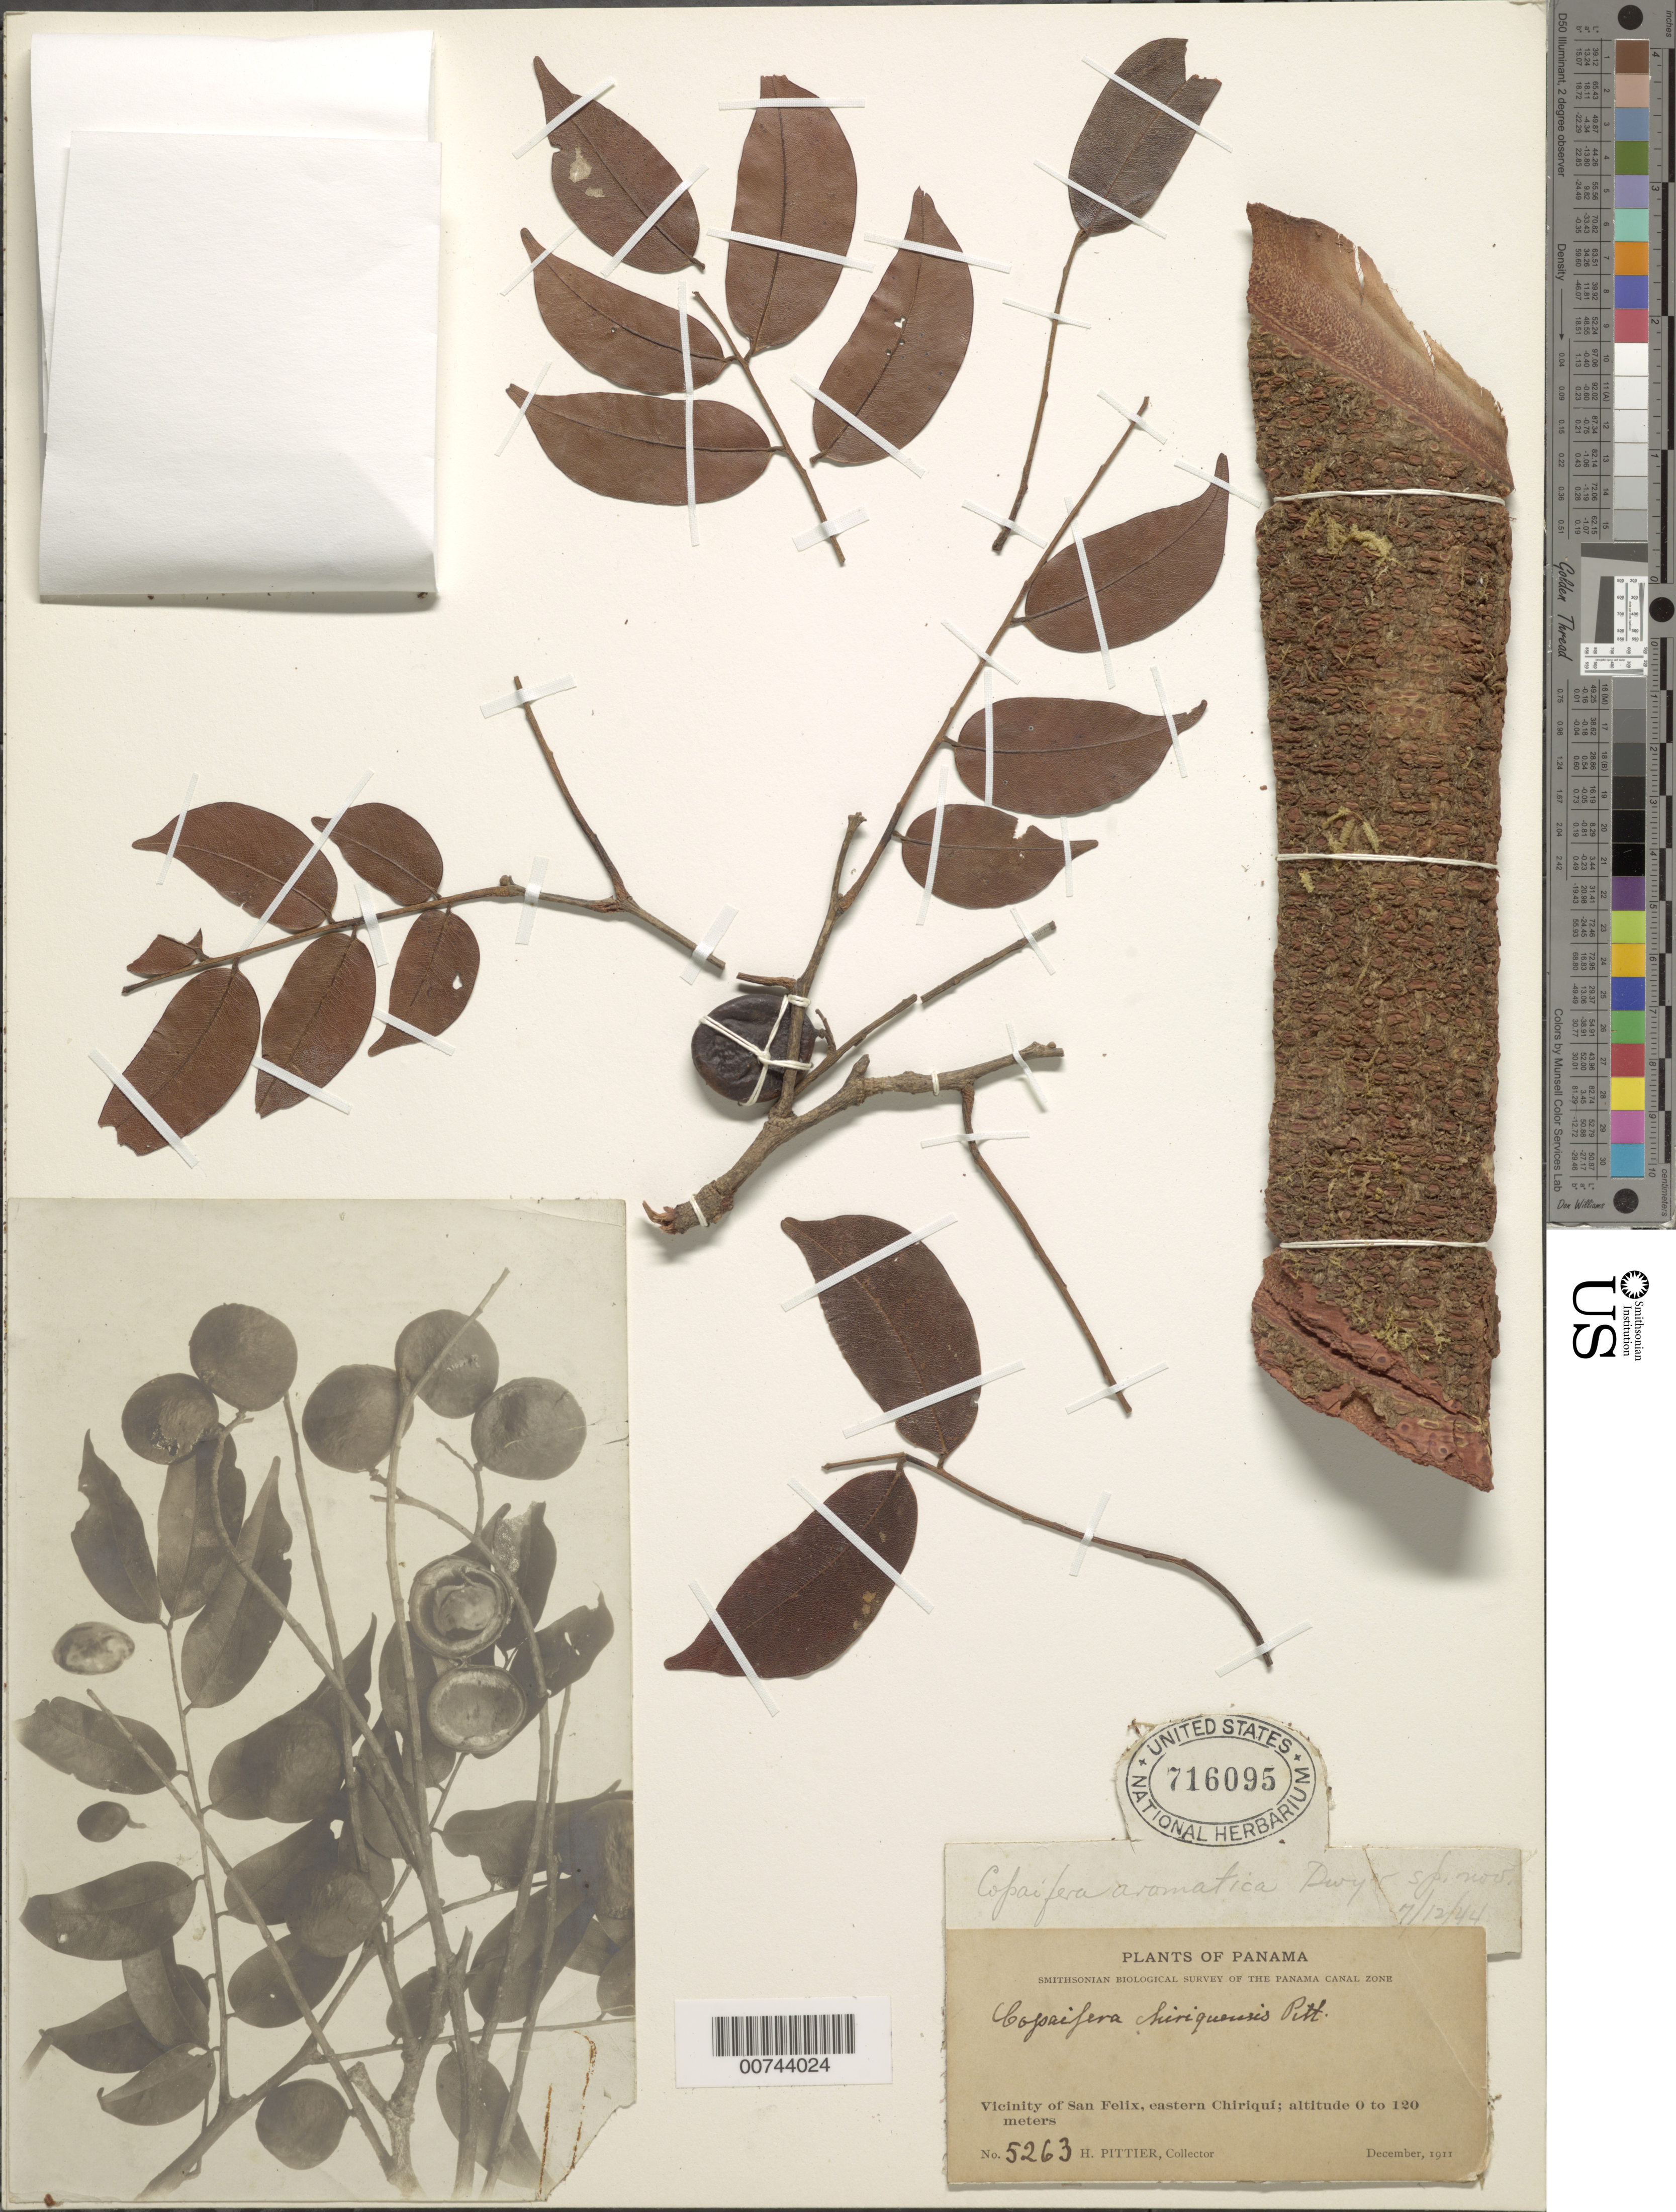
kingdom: Plantae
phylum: Tracheophyta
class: Magnoliopsida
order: Fabales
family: Fabaceae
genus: Copaifera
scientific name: Copaifera aromatica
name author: Dwyer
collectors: H. F. Pittier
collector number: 5263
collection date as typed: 26 Nov 1913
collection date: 1913-11-26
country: Panama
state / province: Darién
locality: S of Darienk, Boca de Pauarando on Sambu River, Canal Zone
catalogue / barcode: US 716095